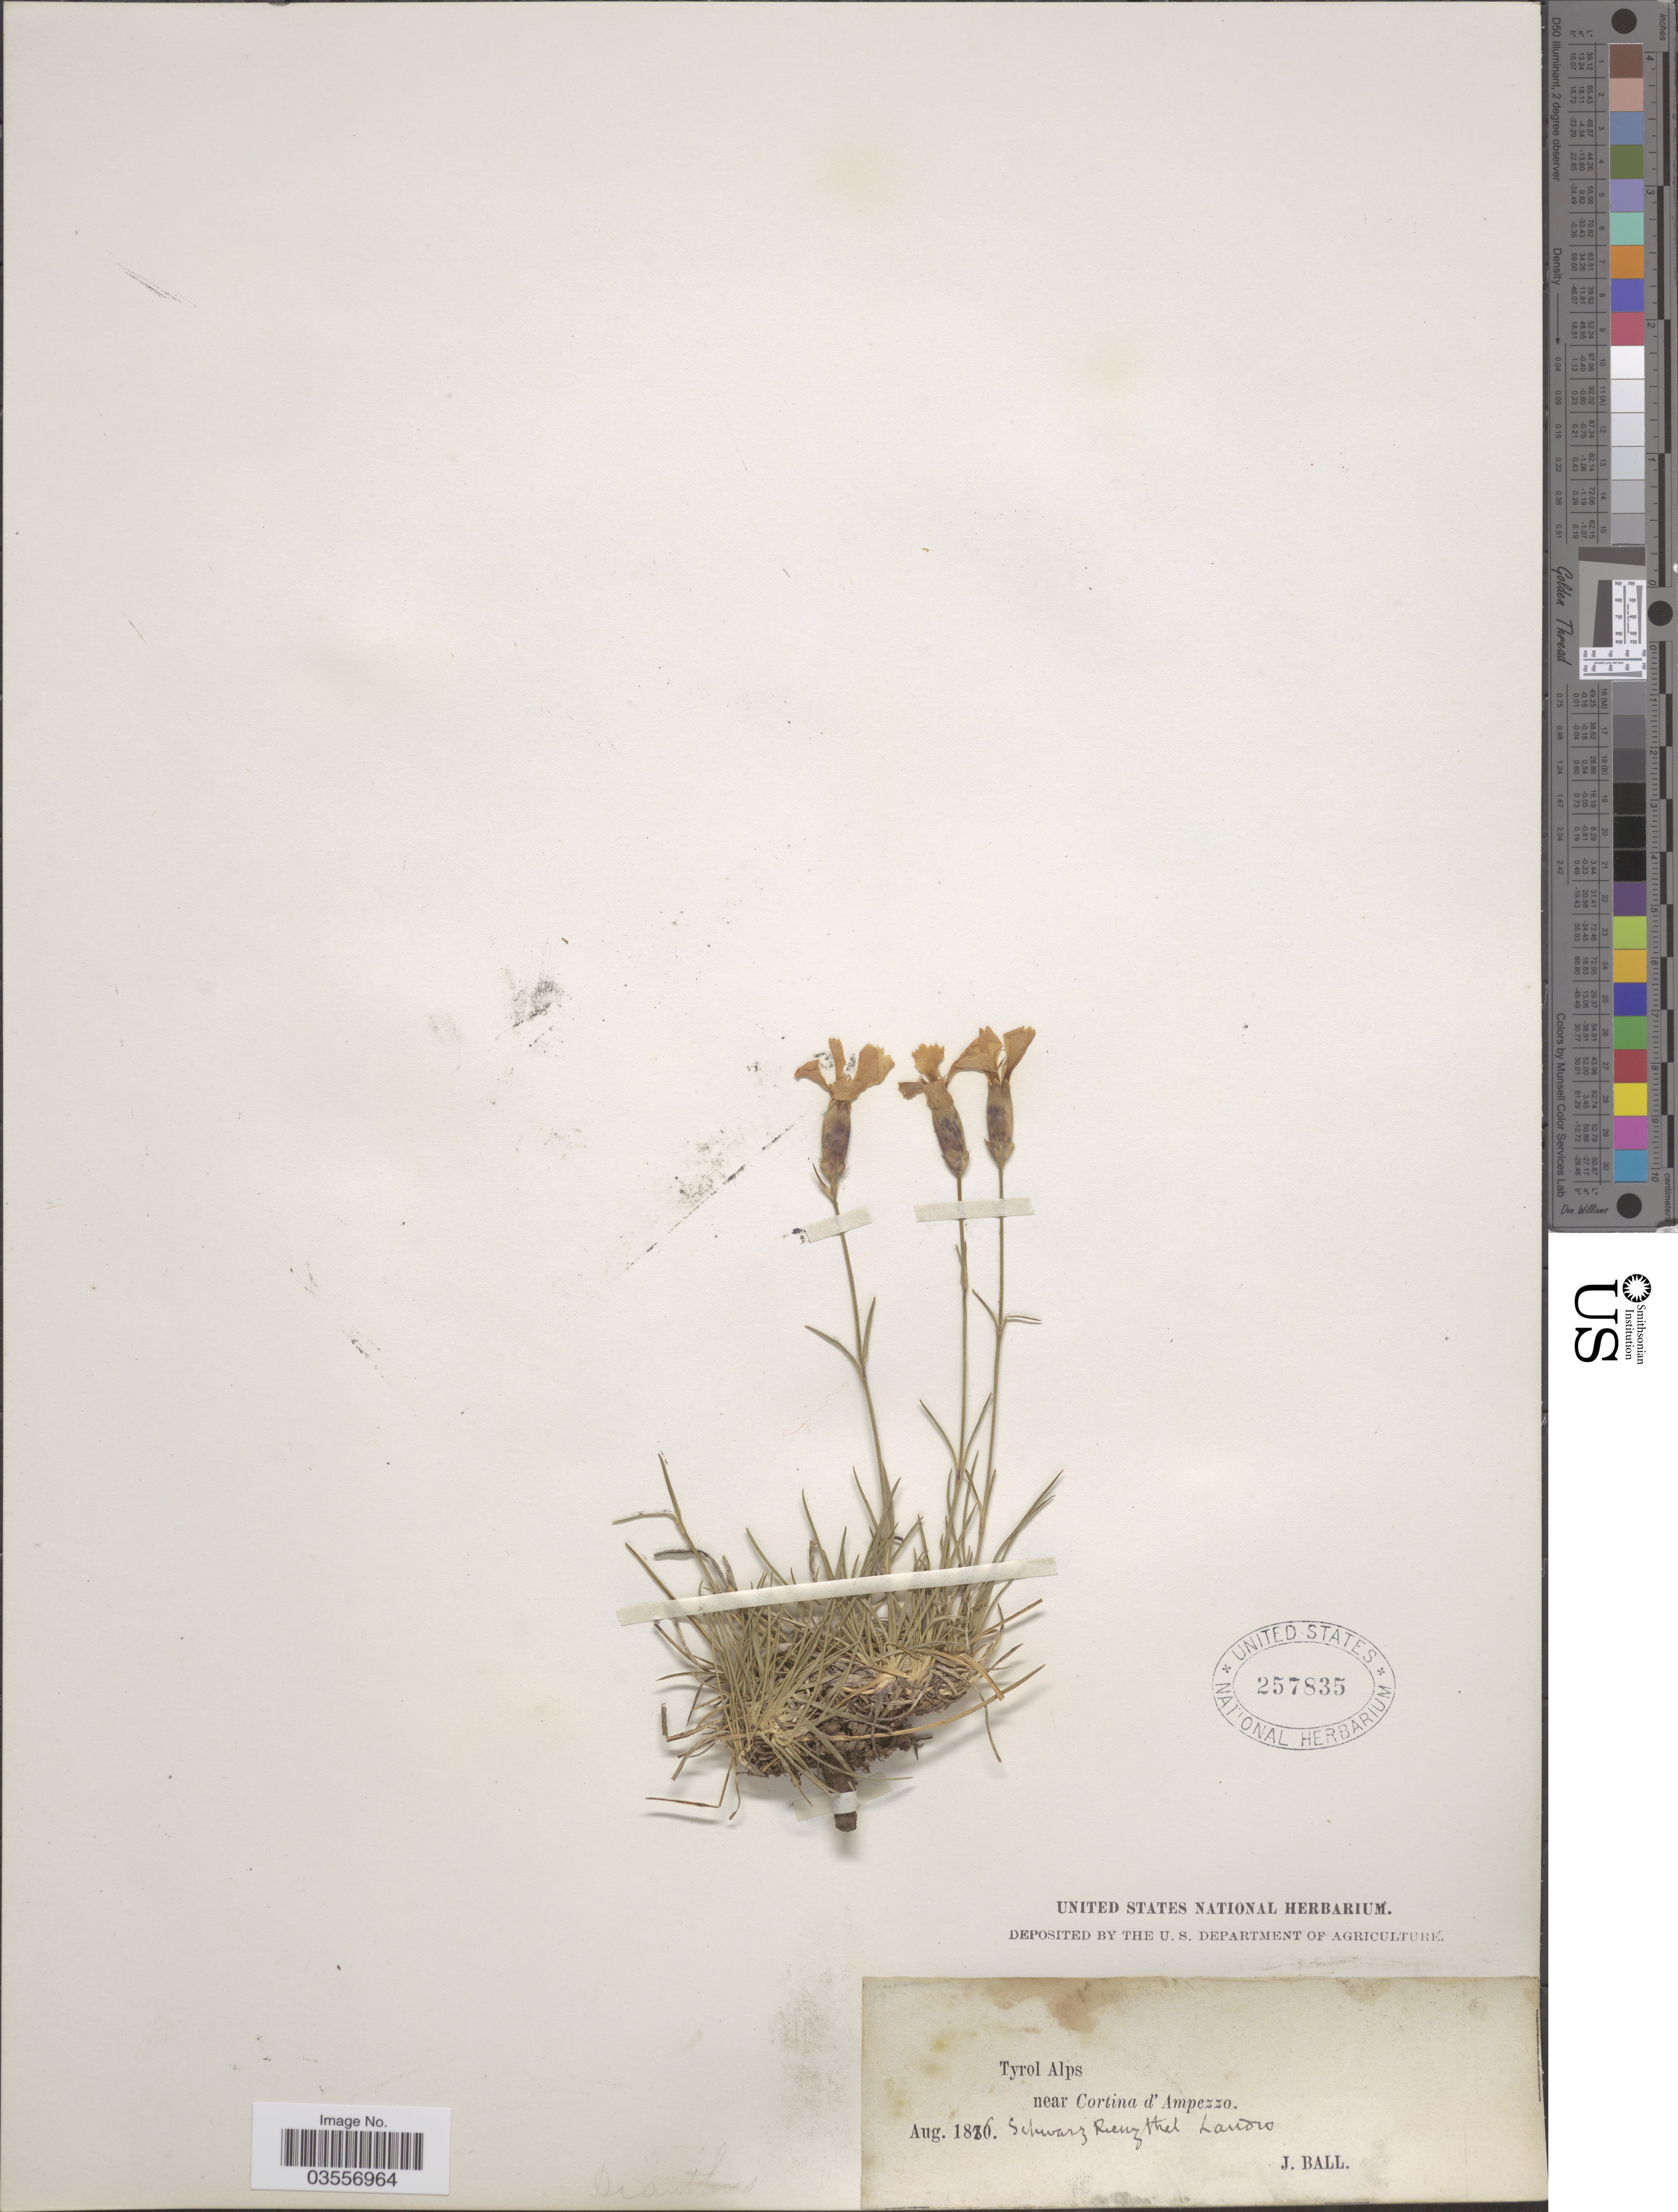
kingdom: Plantae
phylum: Tracheophyta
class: Magnoliopsida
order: Caryophyllales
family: Caryophyllaceae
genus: Dianthus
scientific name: Dianthus sp.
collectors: J. Ball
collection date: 1876-08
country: Italy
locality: Tyrol Alps, near Cortina d'Ampezzo Schwarz Riezthel Landoro.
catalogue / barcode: US 257835